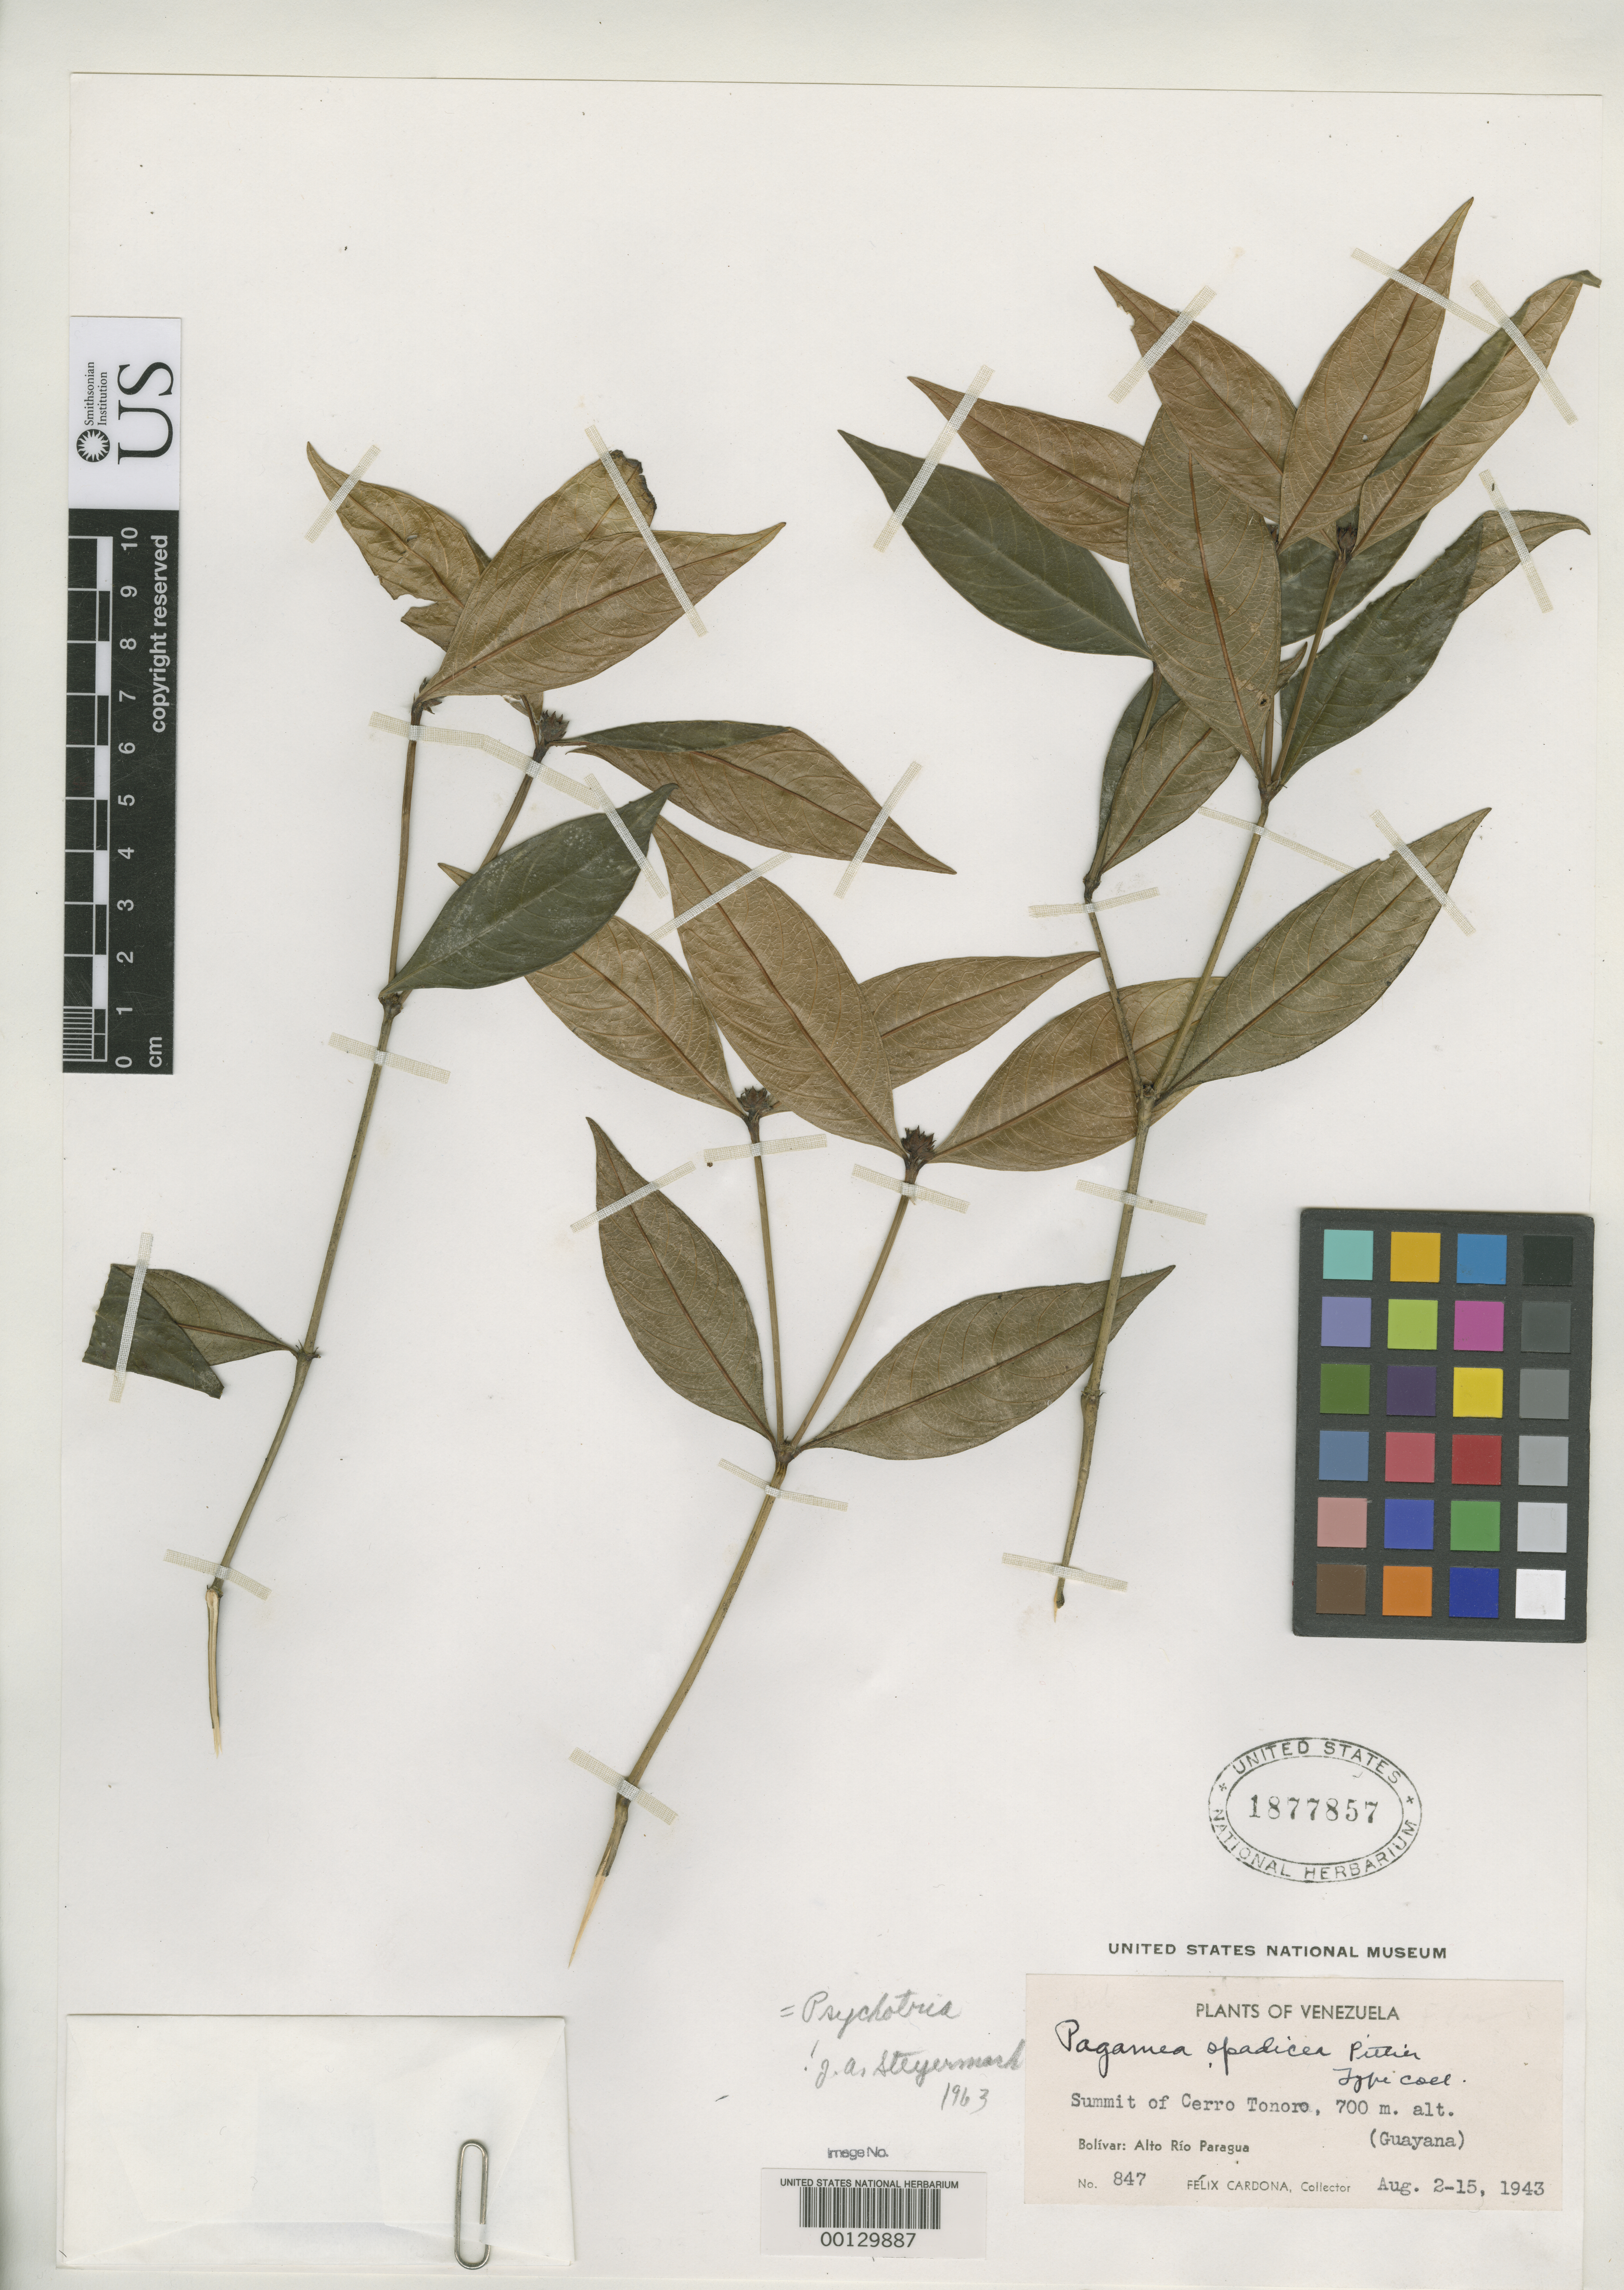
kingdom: Plantae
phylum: Tracheophyta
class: Magnoliopsida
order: Gentianales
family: Rubiaceae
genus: Pagamea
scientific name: Pagamea spadicea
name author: Pittier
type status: Isotype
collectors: F. Cardona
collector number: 847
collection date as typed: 02 Aug 1943 to 15 Aug 1943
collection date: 1943-08-02/1943-08-15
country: Venezuela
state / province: Bolivar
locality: Alto Rio Paragua, summit of Cerro Tonoro.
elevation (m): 700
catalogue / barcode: US 1877857